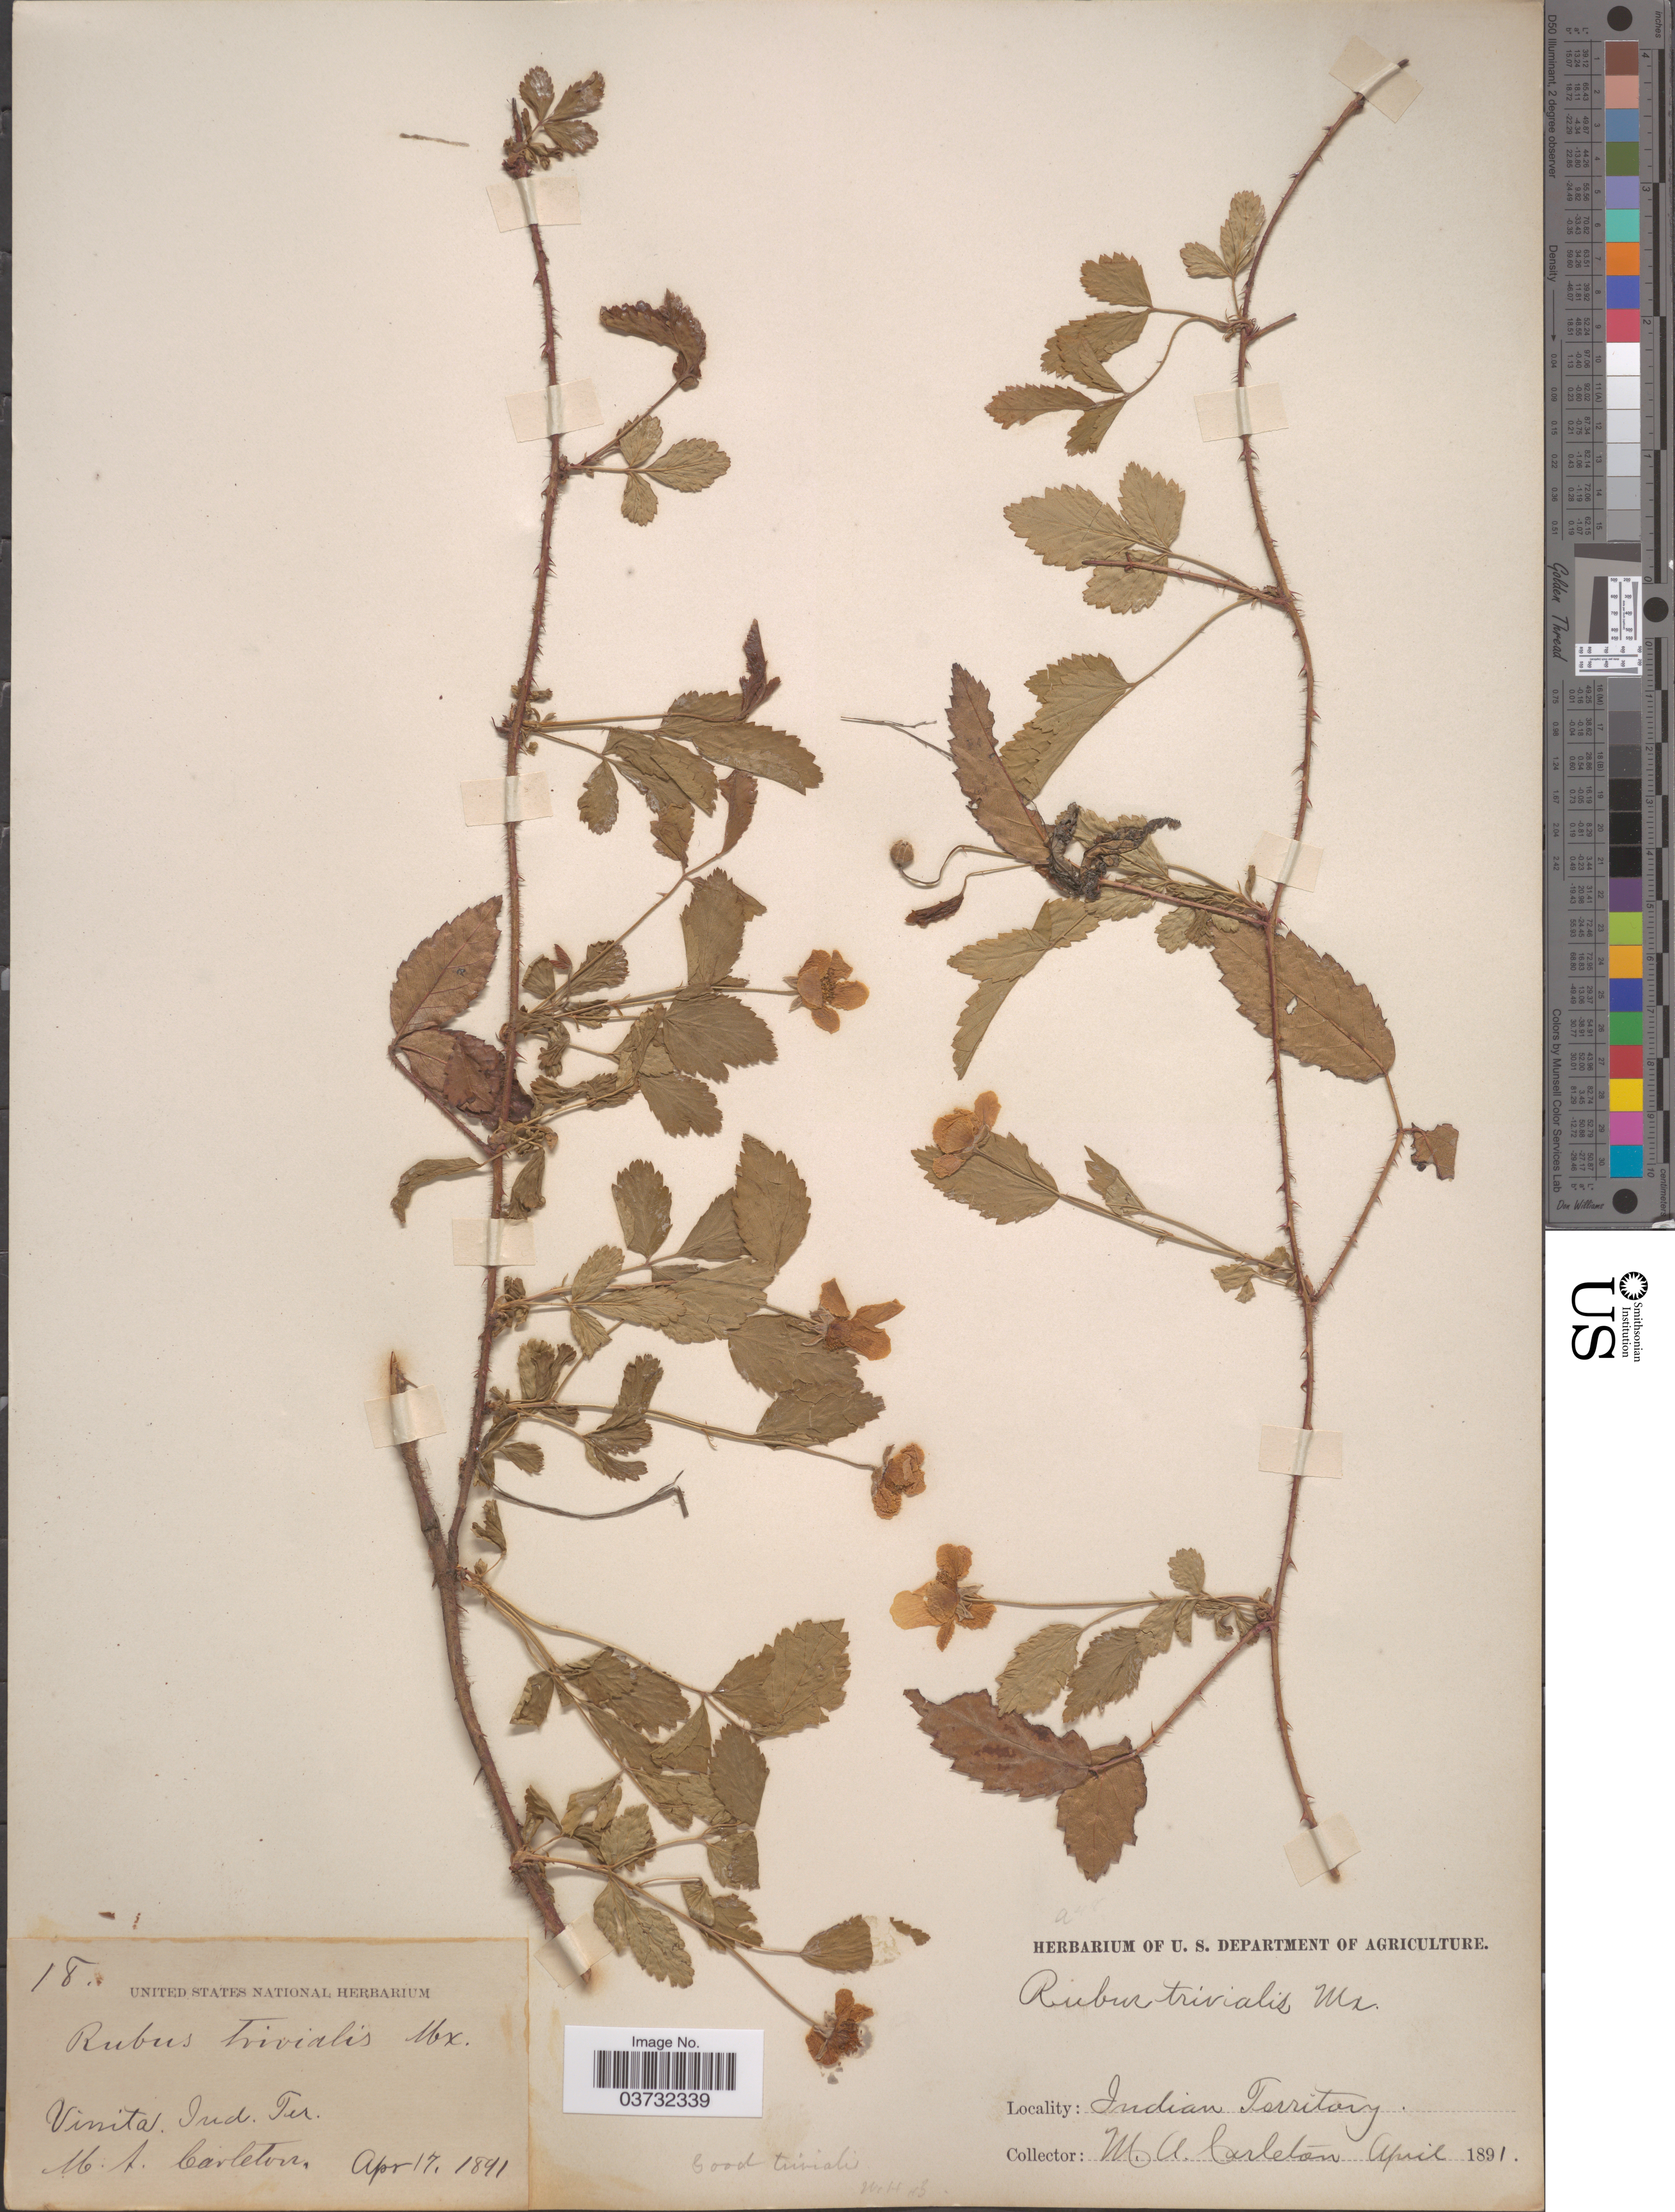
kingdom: Plantae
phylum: Tracheophyta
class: Magnoliopsida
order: Rosales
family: Rosaceae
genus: Rubus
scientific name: Rubus trivialis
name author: Michx.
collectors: M. A. Carleton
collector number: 18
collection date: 1891-04-17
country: United States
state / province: Oklahoma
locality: Vinita. Indian Territory.